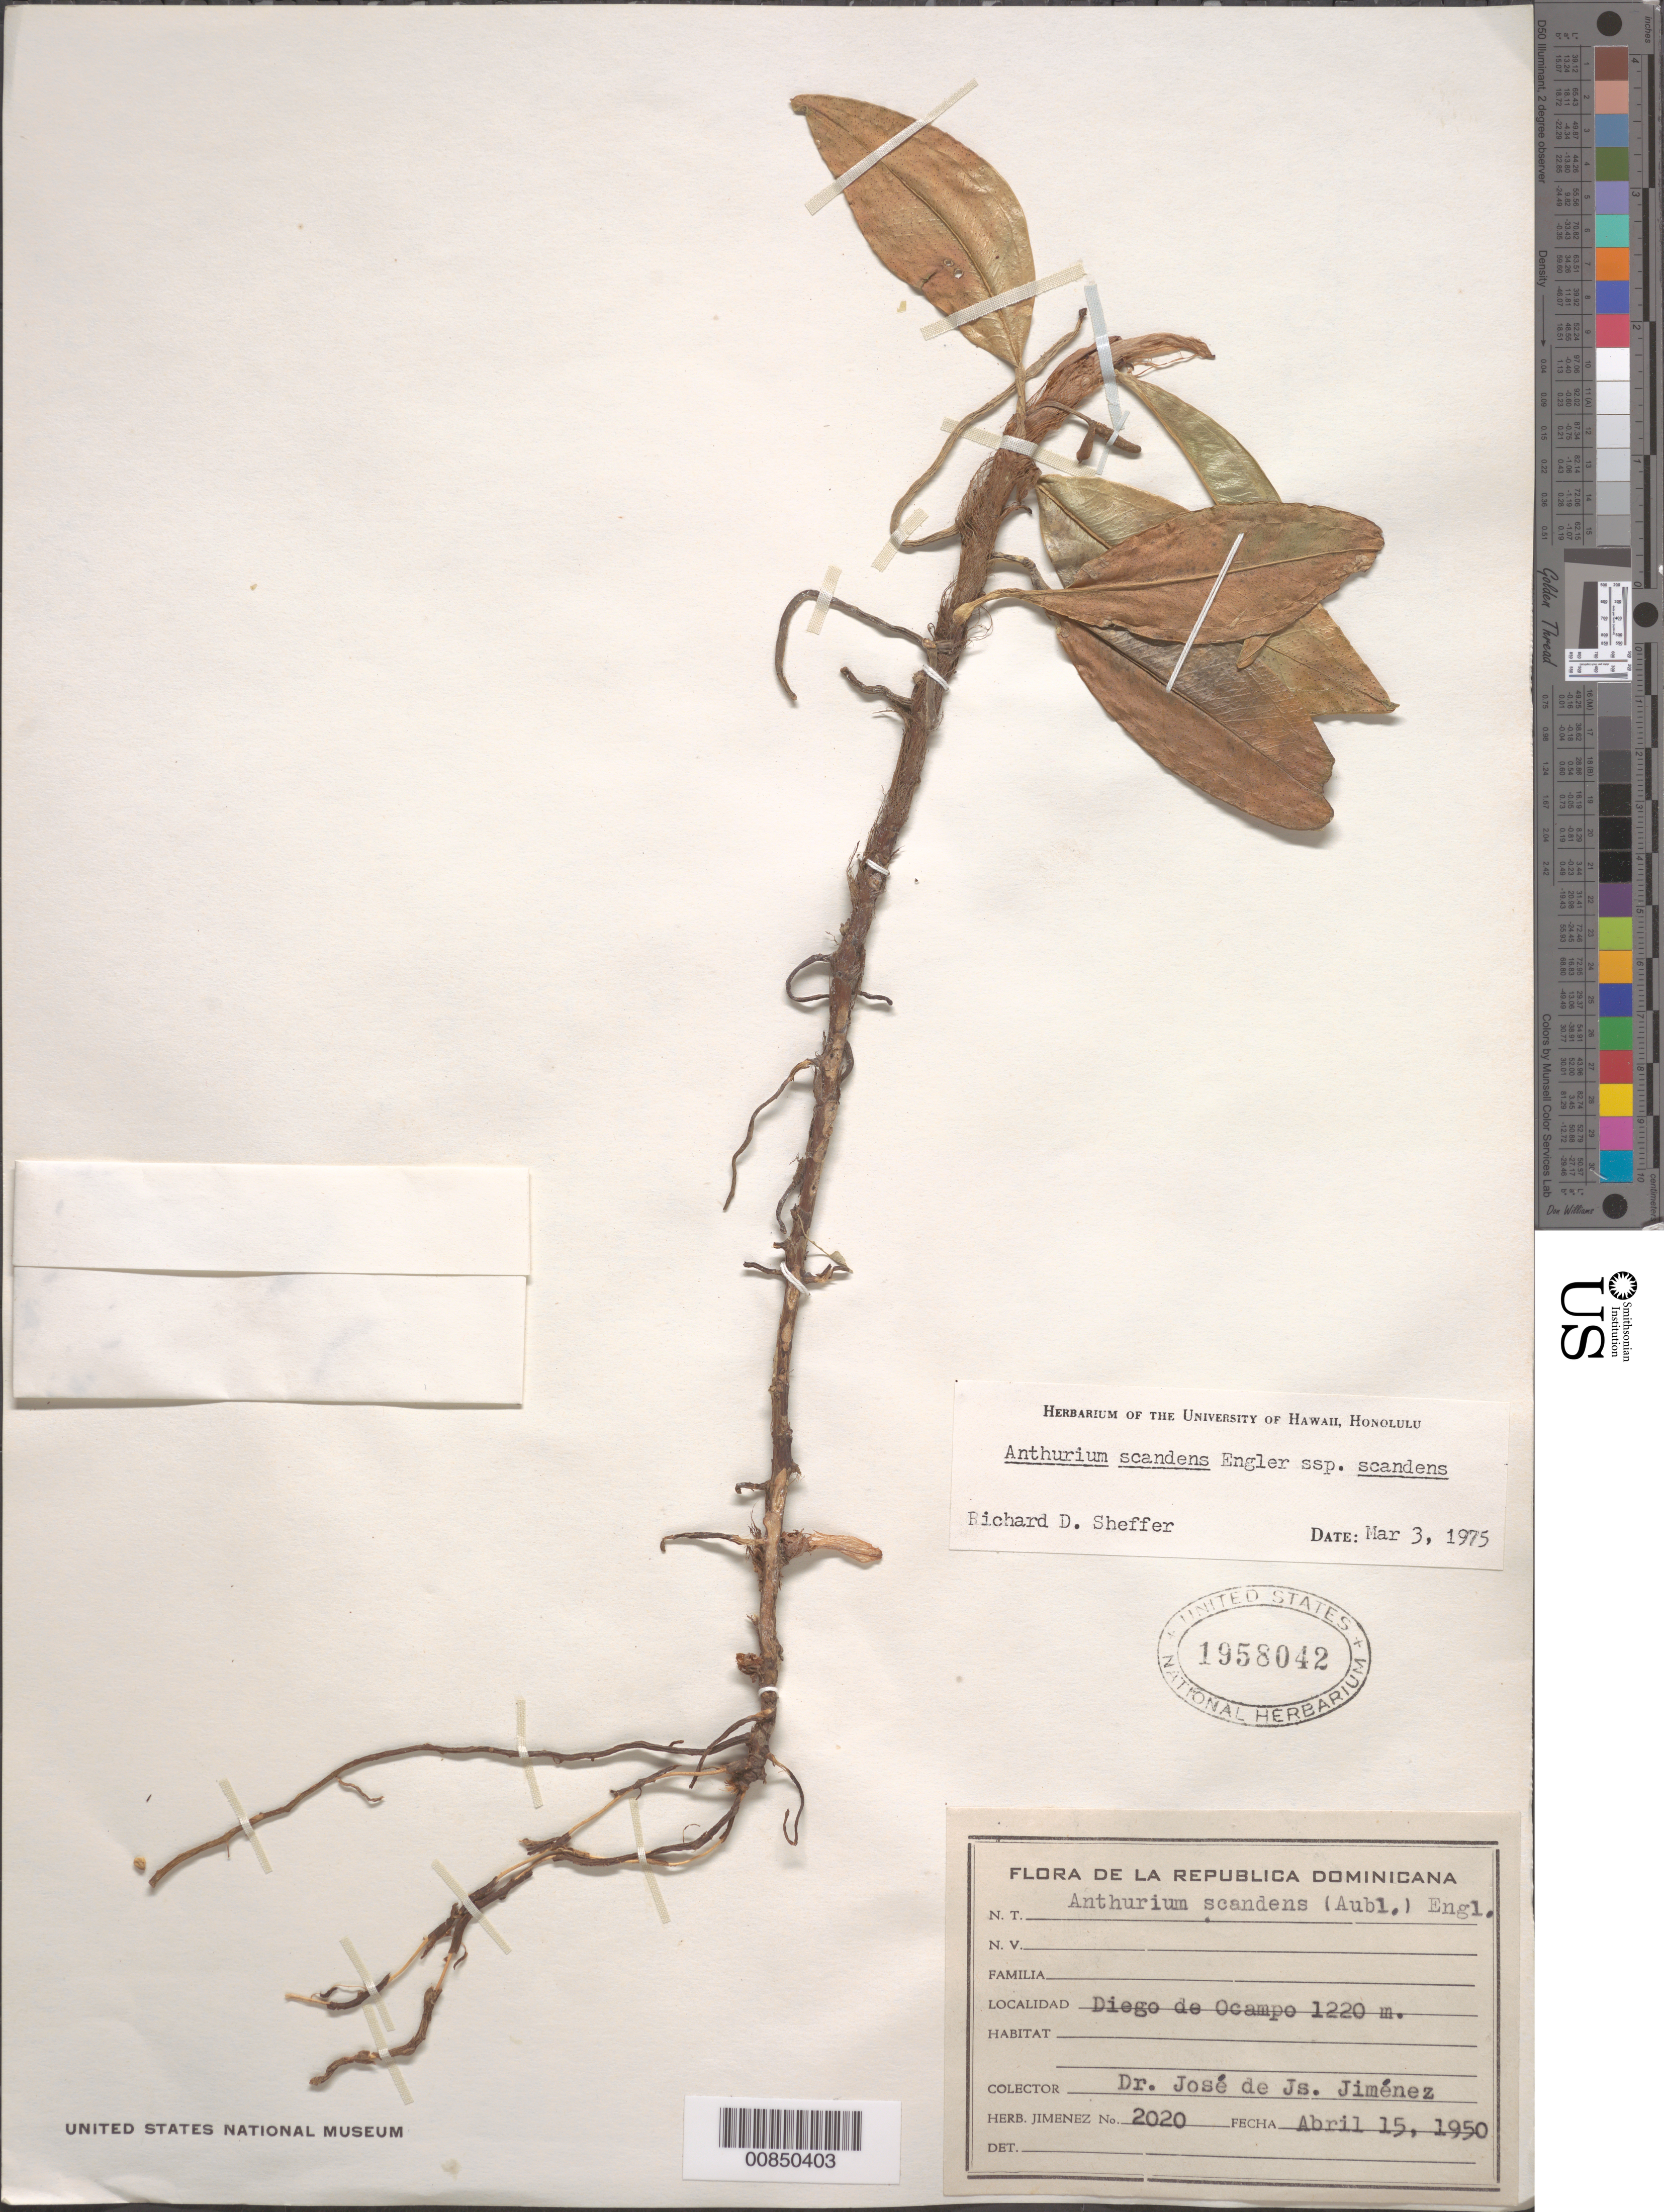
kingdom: Plantae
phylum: Tracheophyta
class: Liliopsida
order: Alismatales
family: Araceae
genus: Anthurium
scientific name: Anthurium scandens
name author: (Aubl.) Engl.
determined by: Sheffer, R. D.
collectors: J. J. Jiménez Almonte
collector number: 2020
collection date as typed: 15 Apr 1950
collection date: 1950-04-15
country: Dominican Republic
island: Hispaniola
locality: Diego de Ocampo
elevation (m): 1220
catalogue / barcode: US 1958042